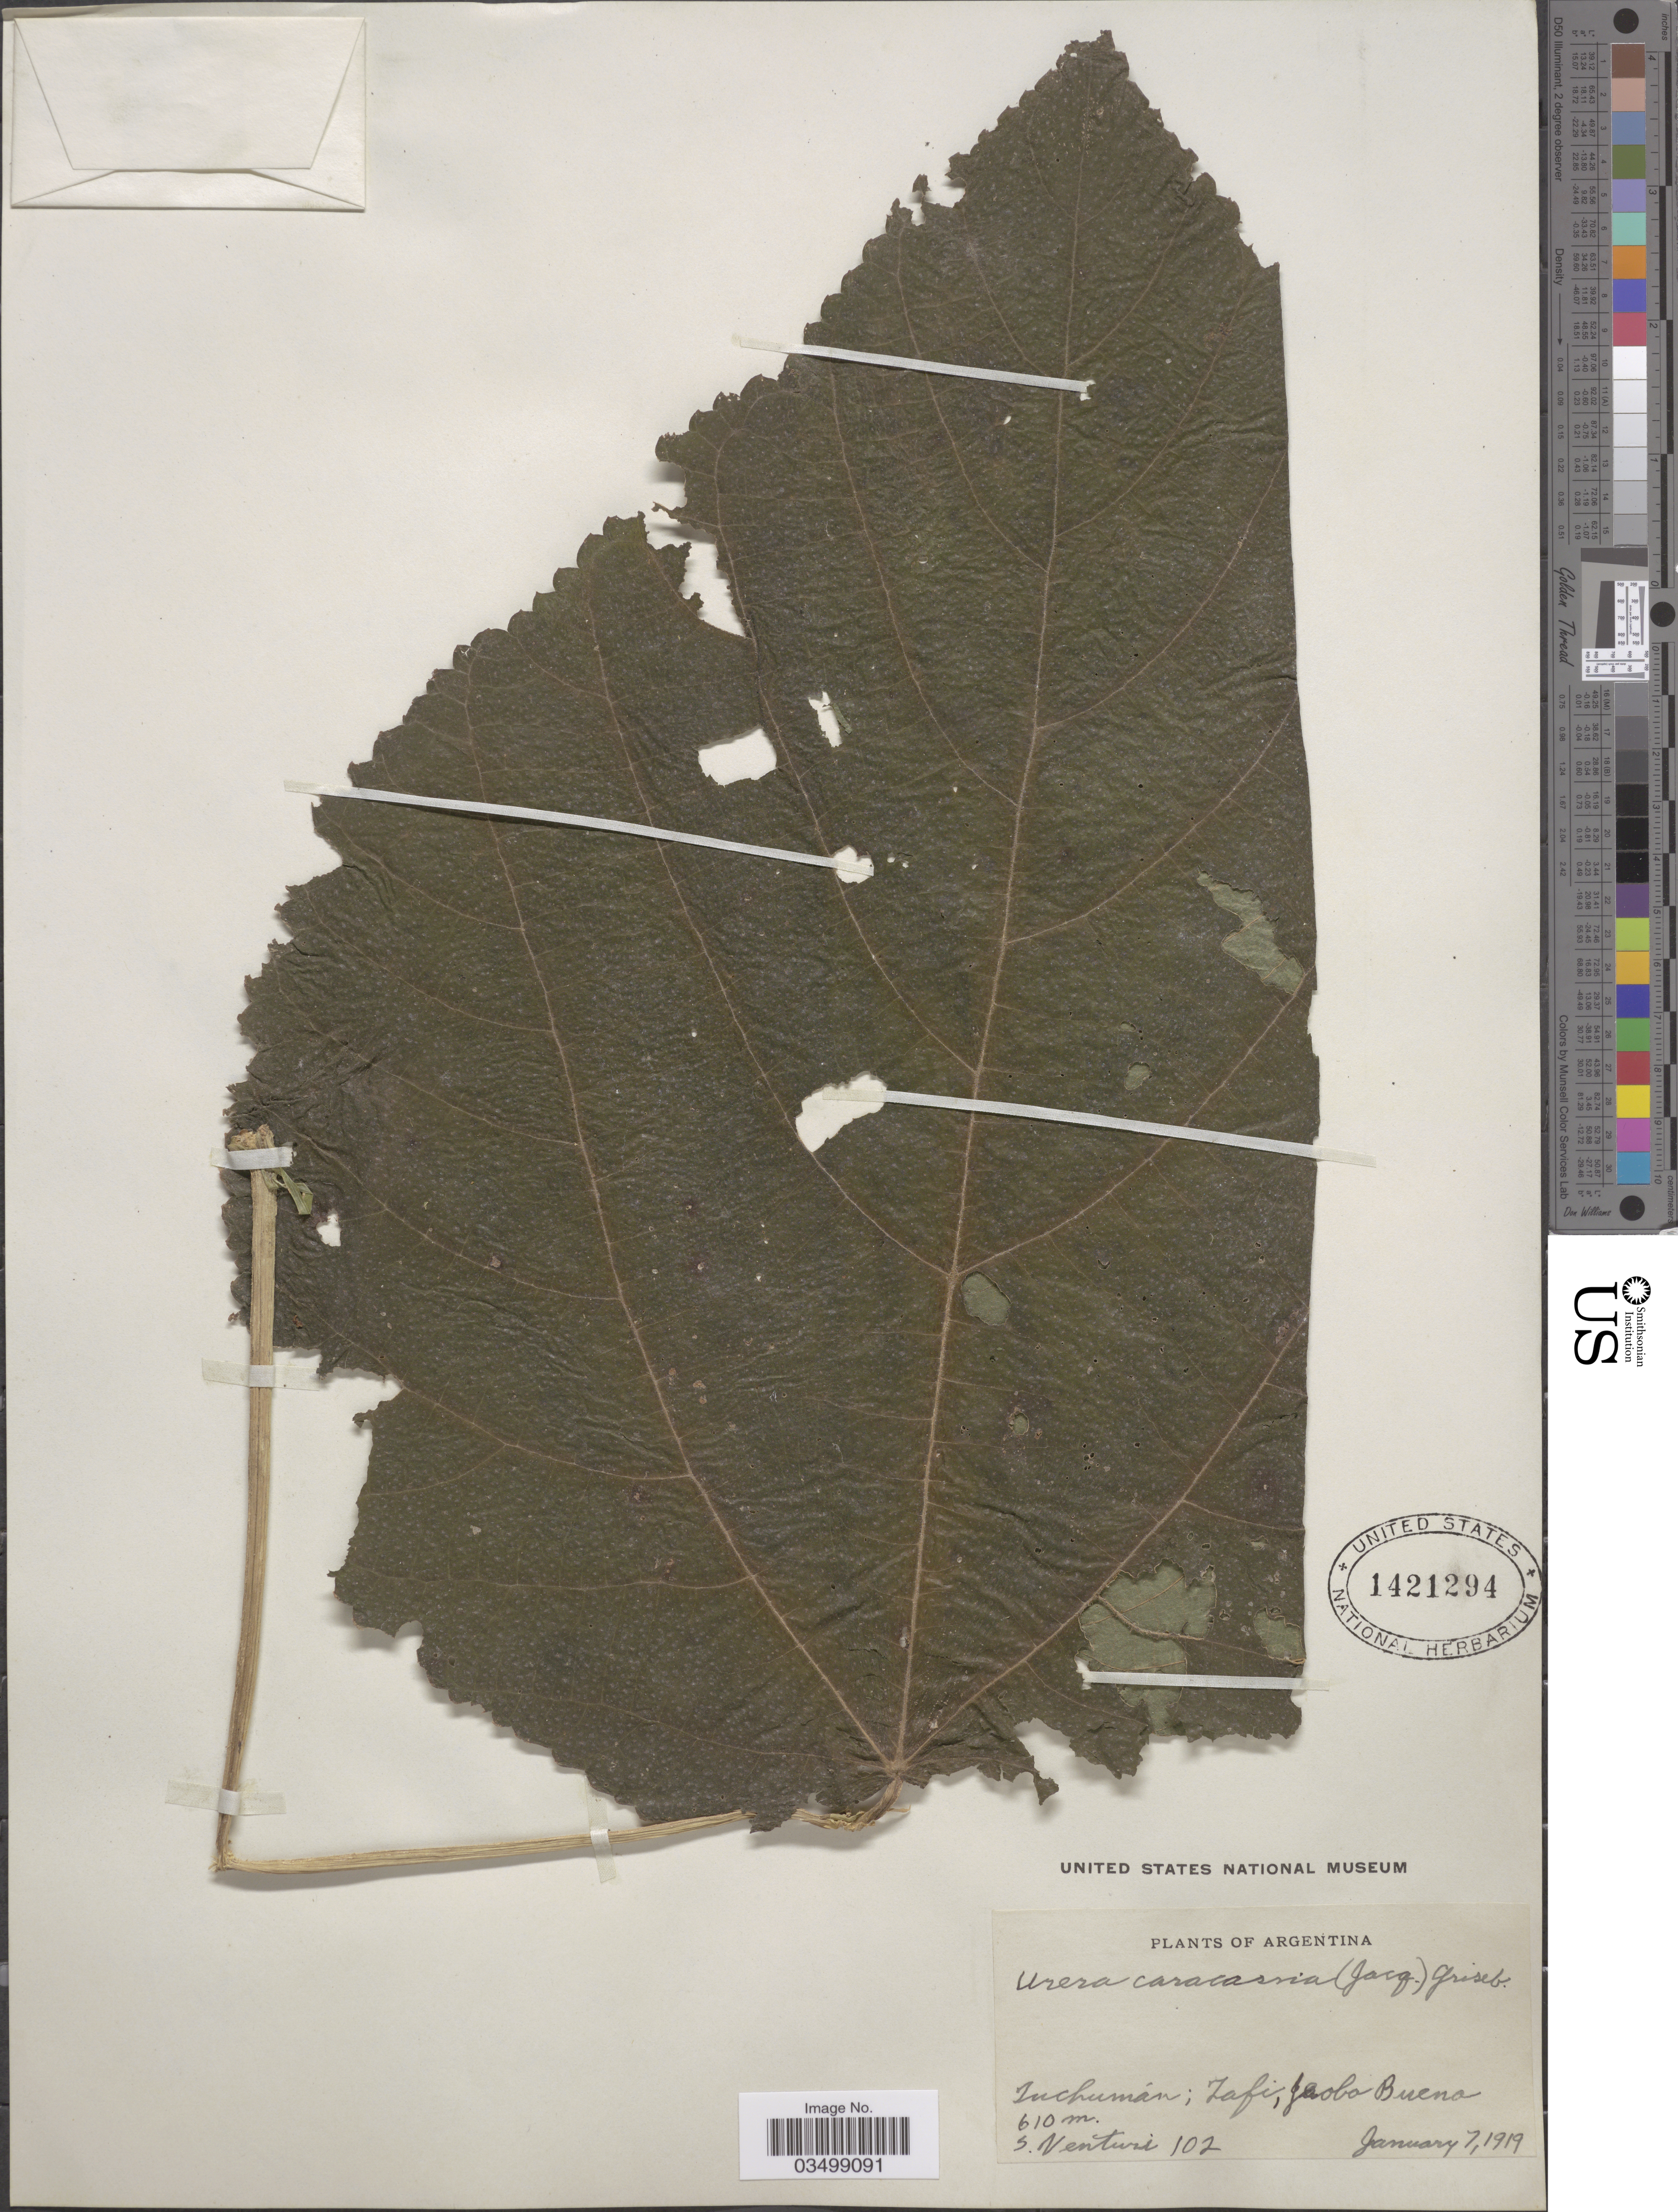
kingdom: Plantae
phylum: Tracheophyta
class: Magnoliopsida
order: Rosales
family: Urticaceae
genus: Urera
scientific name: Urera caracasana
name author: (Jacq.) Gaudich. ex Griseb.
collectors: S. Venturi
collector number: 102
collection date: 1919-01-07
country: Argentina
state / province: Tucuman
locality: Tuchumán; Tafi, Yerba Buena.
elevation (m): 610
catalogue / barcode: US 1421294